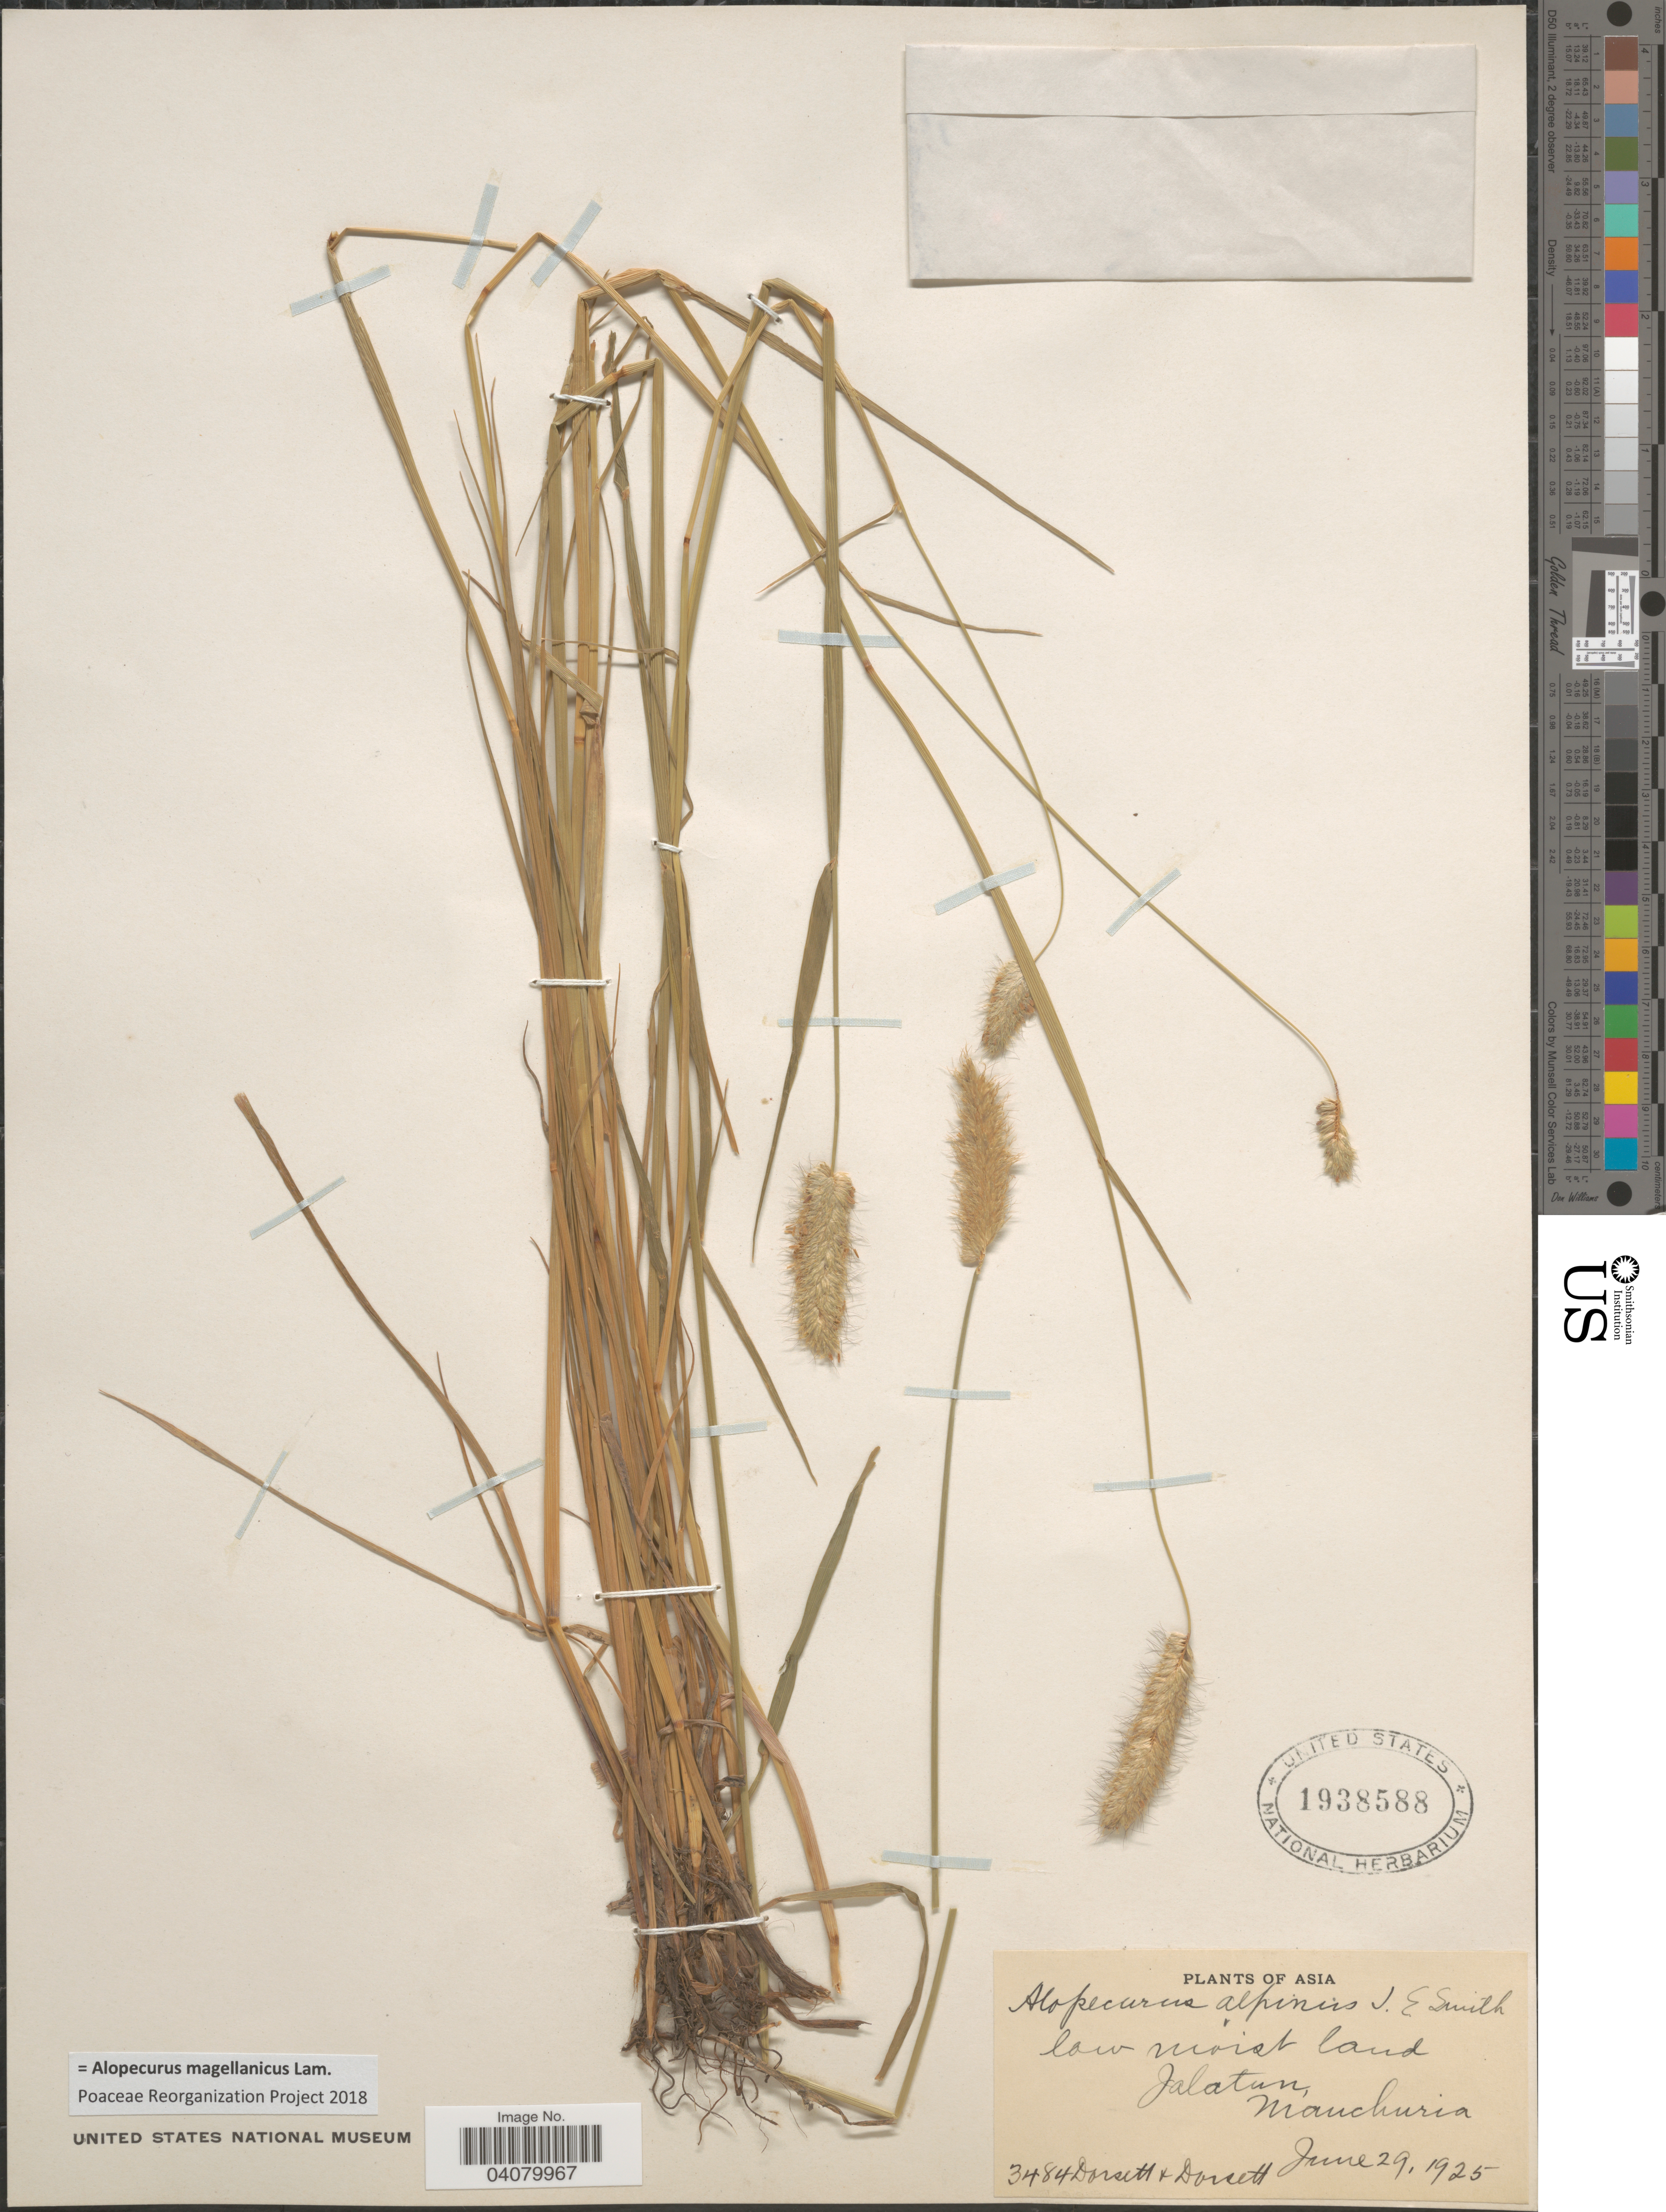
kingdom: Plantae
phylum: Tracheophyta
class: Liliopsida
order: Poales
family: Poaceae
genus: Alopecurus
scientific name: Alopecurus magellanicus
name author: Lam.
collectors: -- Dorsett & -- Dorsett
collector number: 3484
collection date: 1925-06-29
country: China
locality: Asia. Jalatun, Manchuria.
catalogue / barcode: US 1938588